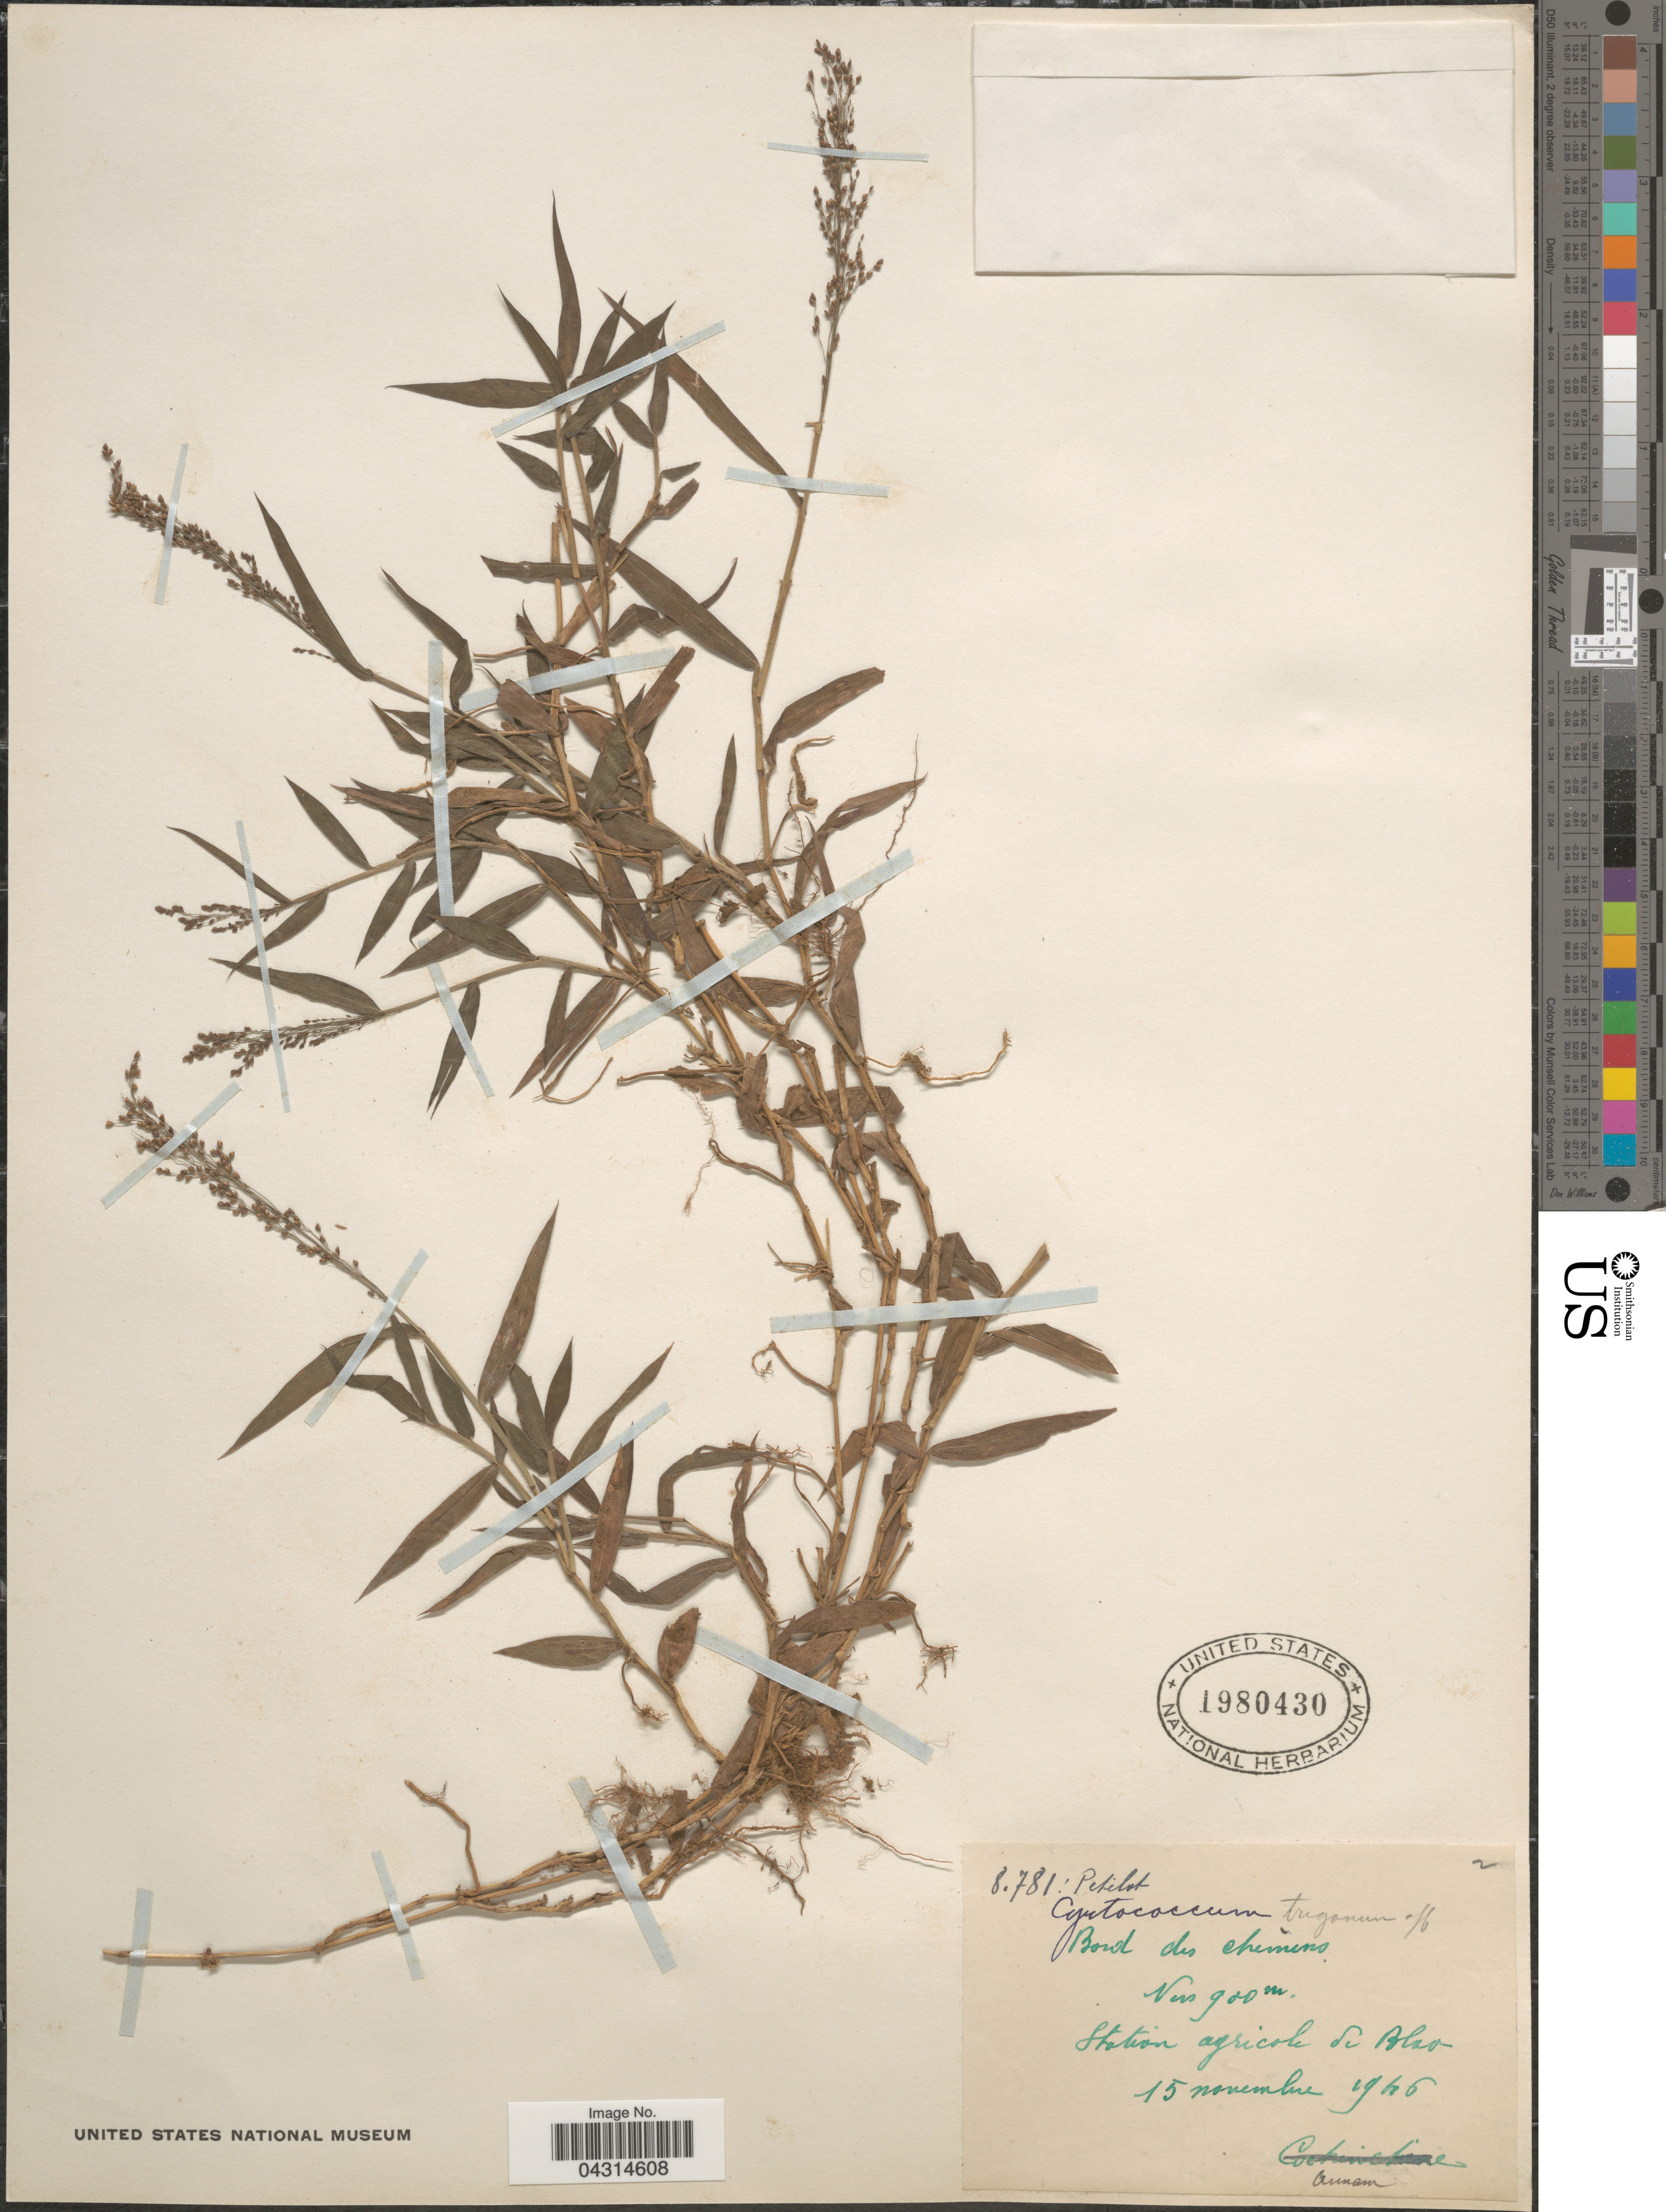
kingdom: Plantae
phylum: Tracheophyta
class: Liliopsida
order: Poales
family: Poaceae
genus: Cyrtococcum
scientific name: Cyrtococcum trigonum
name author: (Retz.) A. Camus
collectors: Pételot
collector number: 8781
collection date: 1946-11-15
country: Vietnam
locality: Bord des chemins. Station agricola de Blao.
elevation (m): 900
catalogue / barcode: US 1980430